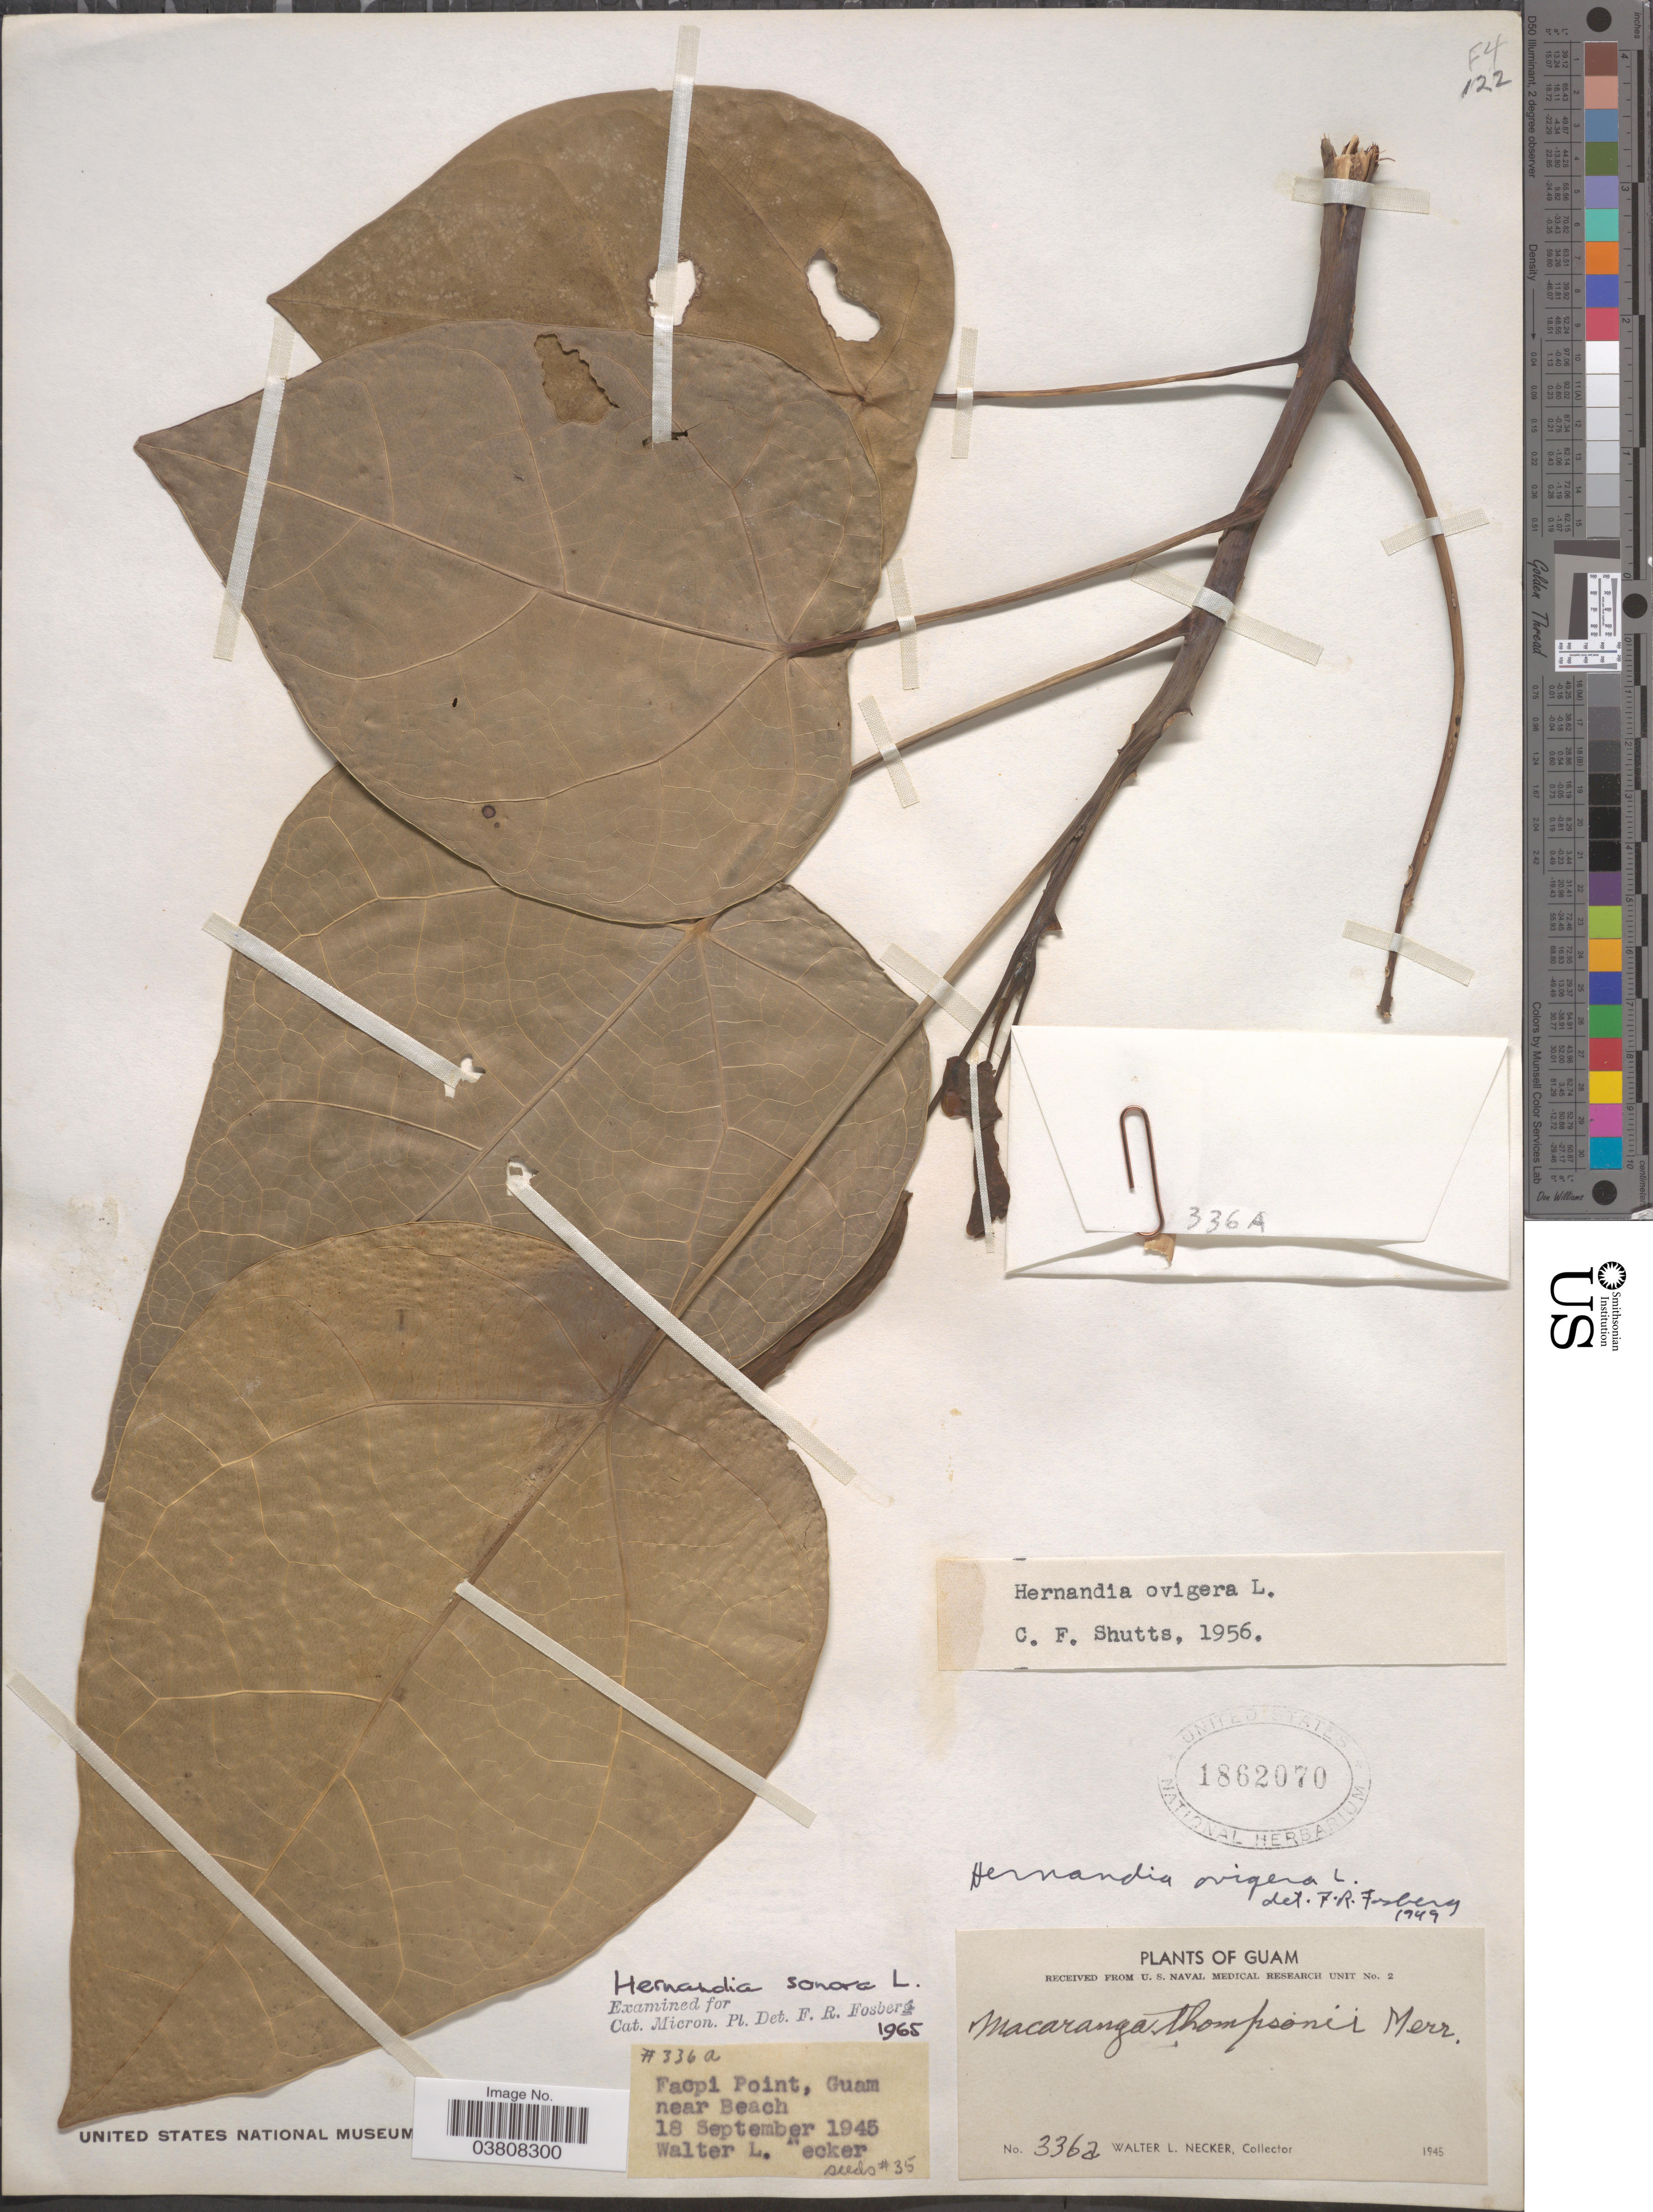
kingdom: Plantae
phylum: Tracheophyta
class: Magnoliopsida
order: Laurales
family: Hernandiaceae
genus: Hernandia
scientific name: Hernandia nymphaeifolia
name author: (C. Presl) Kubitzki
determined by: Strong, Mark T., (BOT), Smithsonian Institution - National Museum of Natural History (UNITED STATES)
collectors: W. L. Necker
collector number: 336a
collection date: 1945-09-18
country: Guam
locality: Facpi Point, near beach.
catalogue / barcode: US 1862070